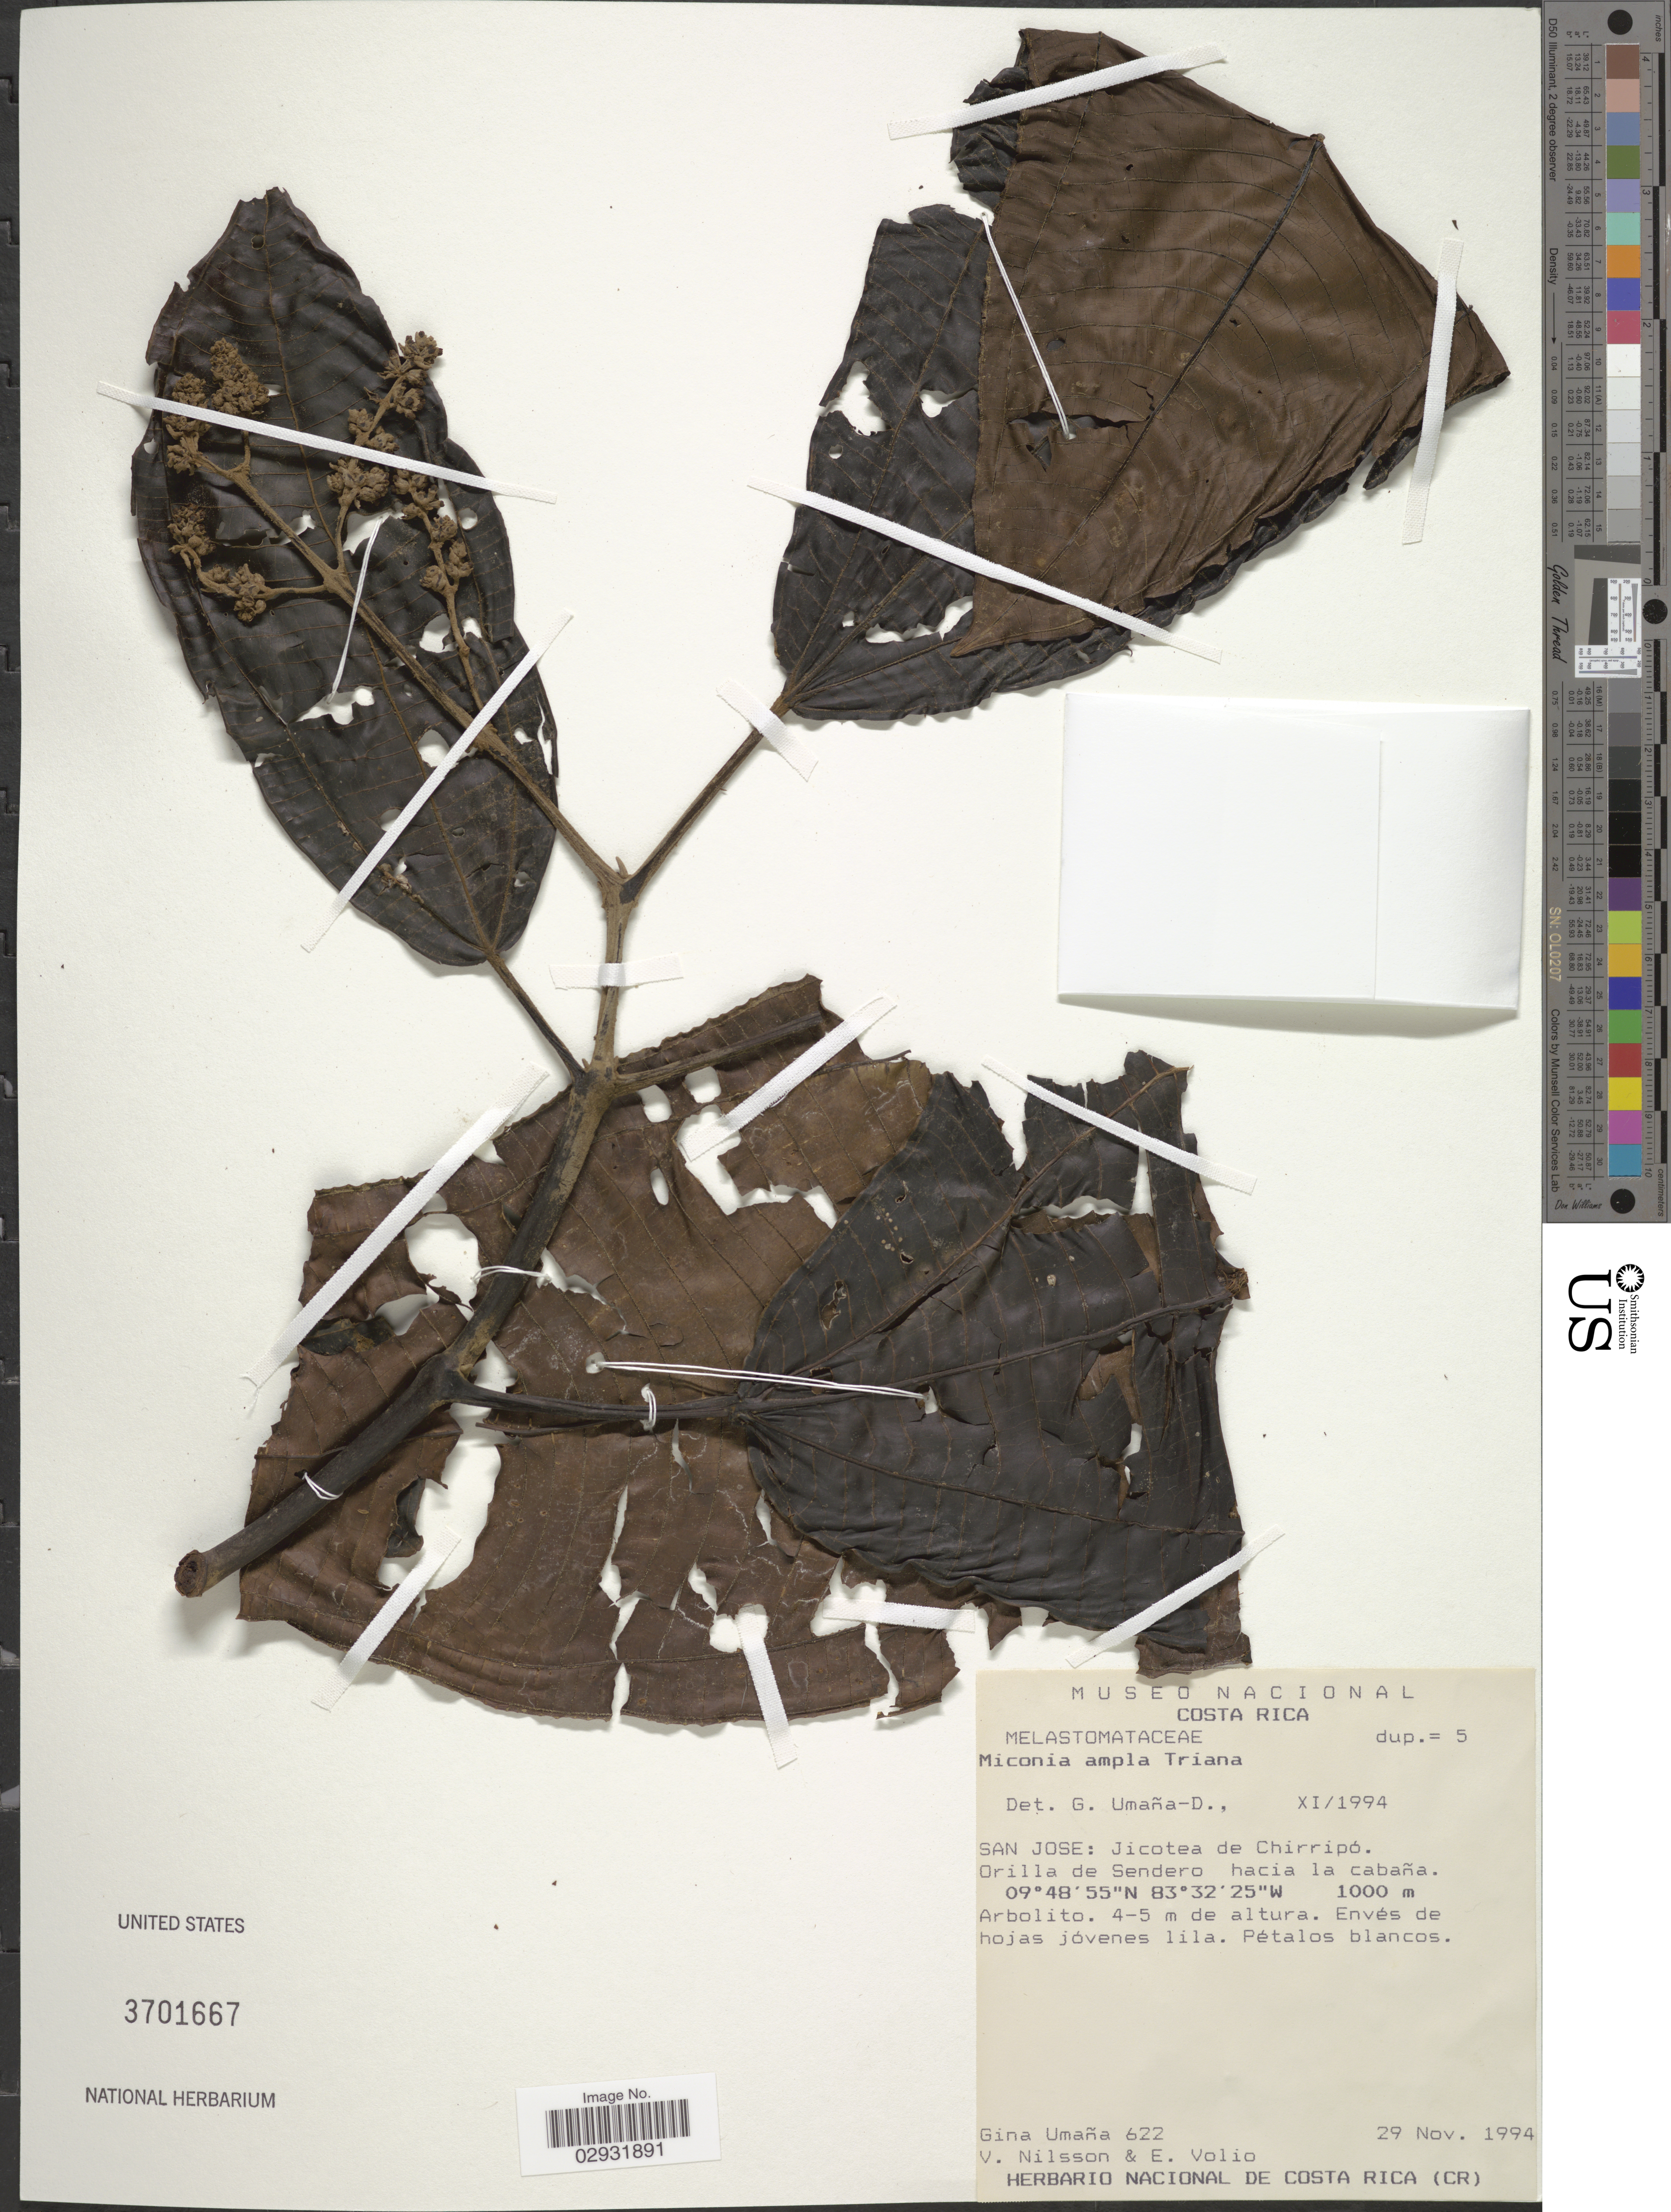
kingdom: Plantae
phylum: Tracheophyta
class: Magnoliopsida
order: Myrtales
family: Melastomataceae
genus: Miconia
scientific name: Miconia ampla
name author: Triana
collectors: G. Umana, V. Nilsson & E. Volio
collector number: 622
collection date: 1994-11-29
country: Costa Rica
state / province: San José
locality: Jicotea de Chirripó. Orilla de Sendero hacia la cabaña.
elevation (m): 1000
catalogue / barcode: US 3701667